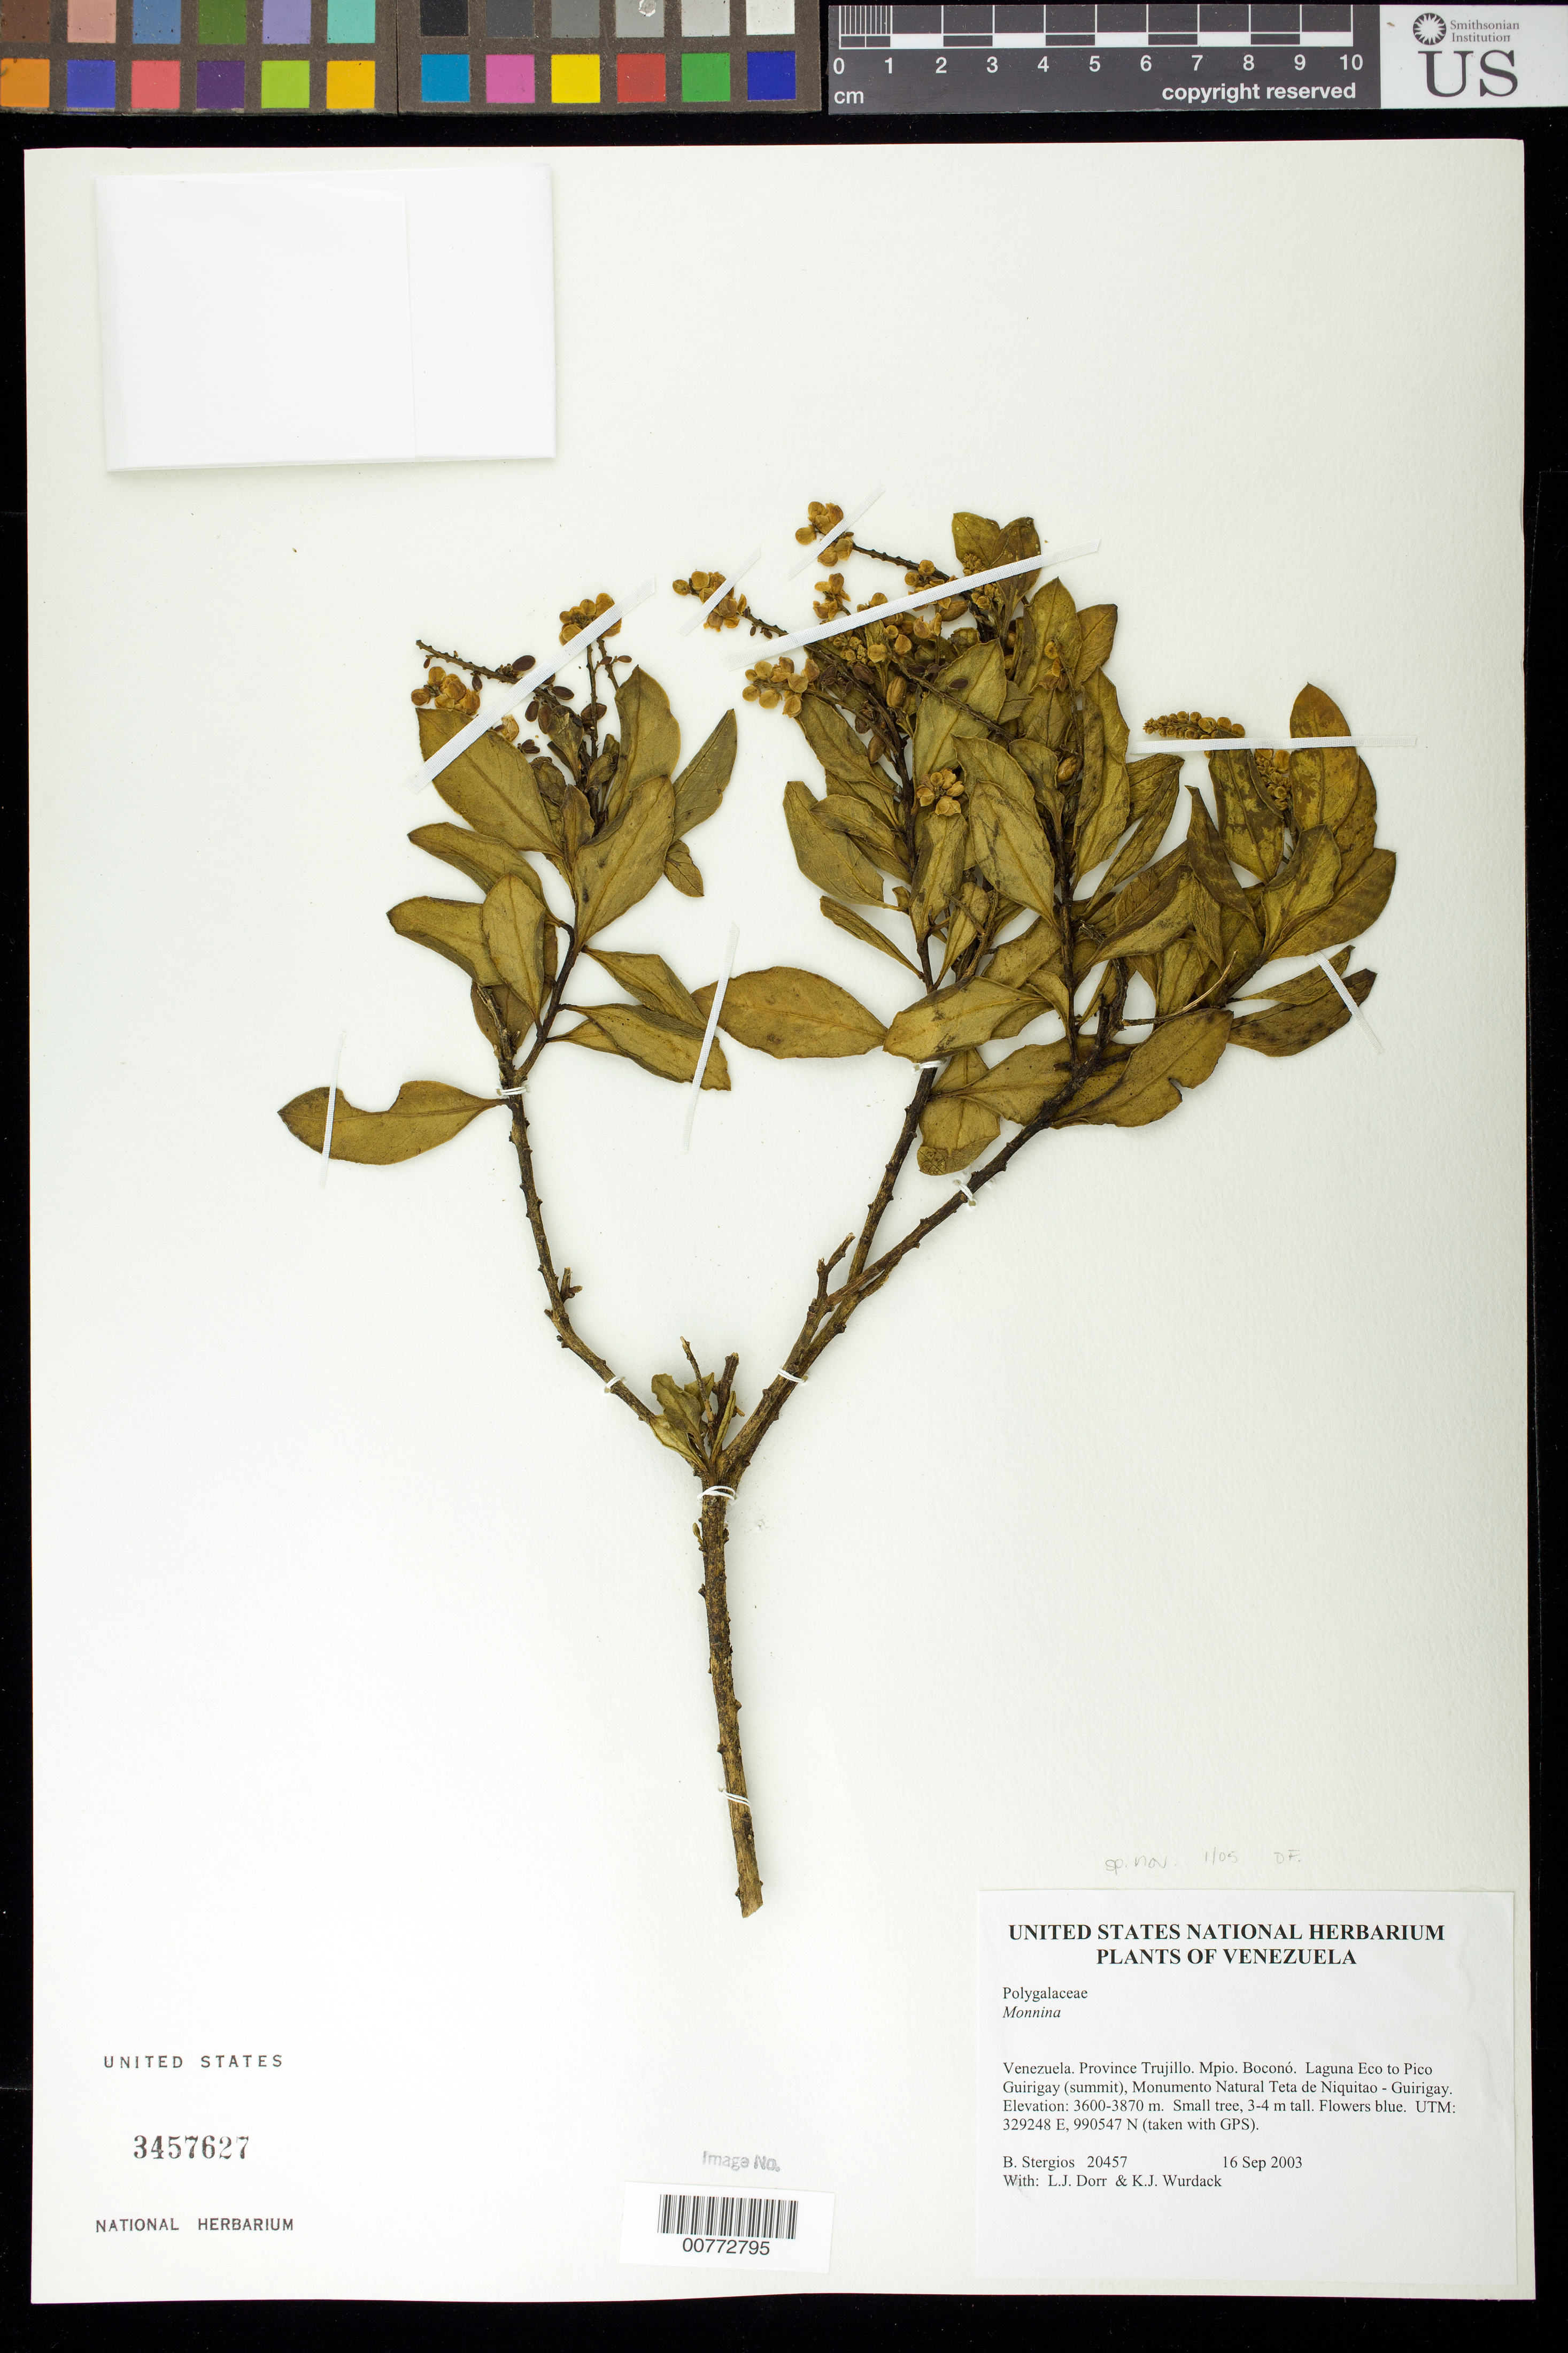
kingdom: Plantae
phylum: Tracheophyta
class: Magnoliopsida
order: Fabales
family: Polygalaceae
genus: Monnina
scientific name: Monnina sp.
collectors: B. G. Stergios, L. J. Dorr & K. Wurdack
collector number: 20457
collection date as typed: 16 Sep 2003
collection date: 2003-09-16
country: Venezuela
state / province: Trujillo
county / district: Boconó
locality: Laguna Eco to Pico Guirigay (summit), Monumento Natural Teta de Niquitao - Guirigay.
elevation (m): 3600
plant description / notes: PORT, US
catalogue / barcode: US 3457627